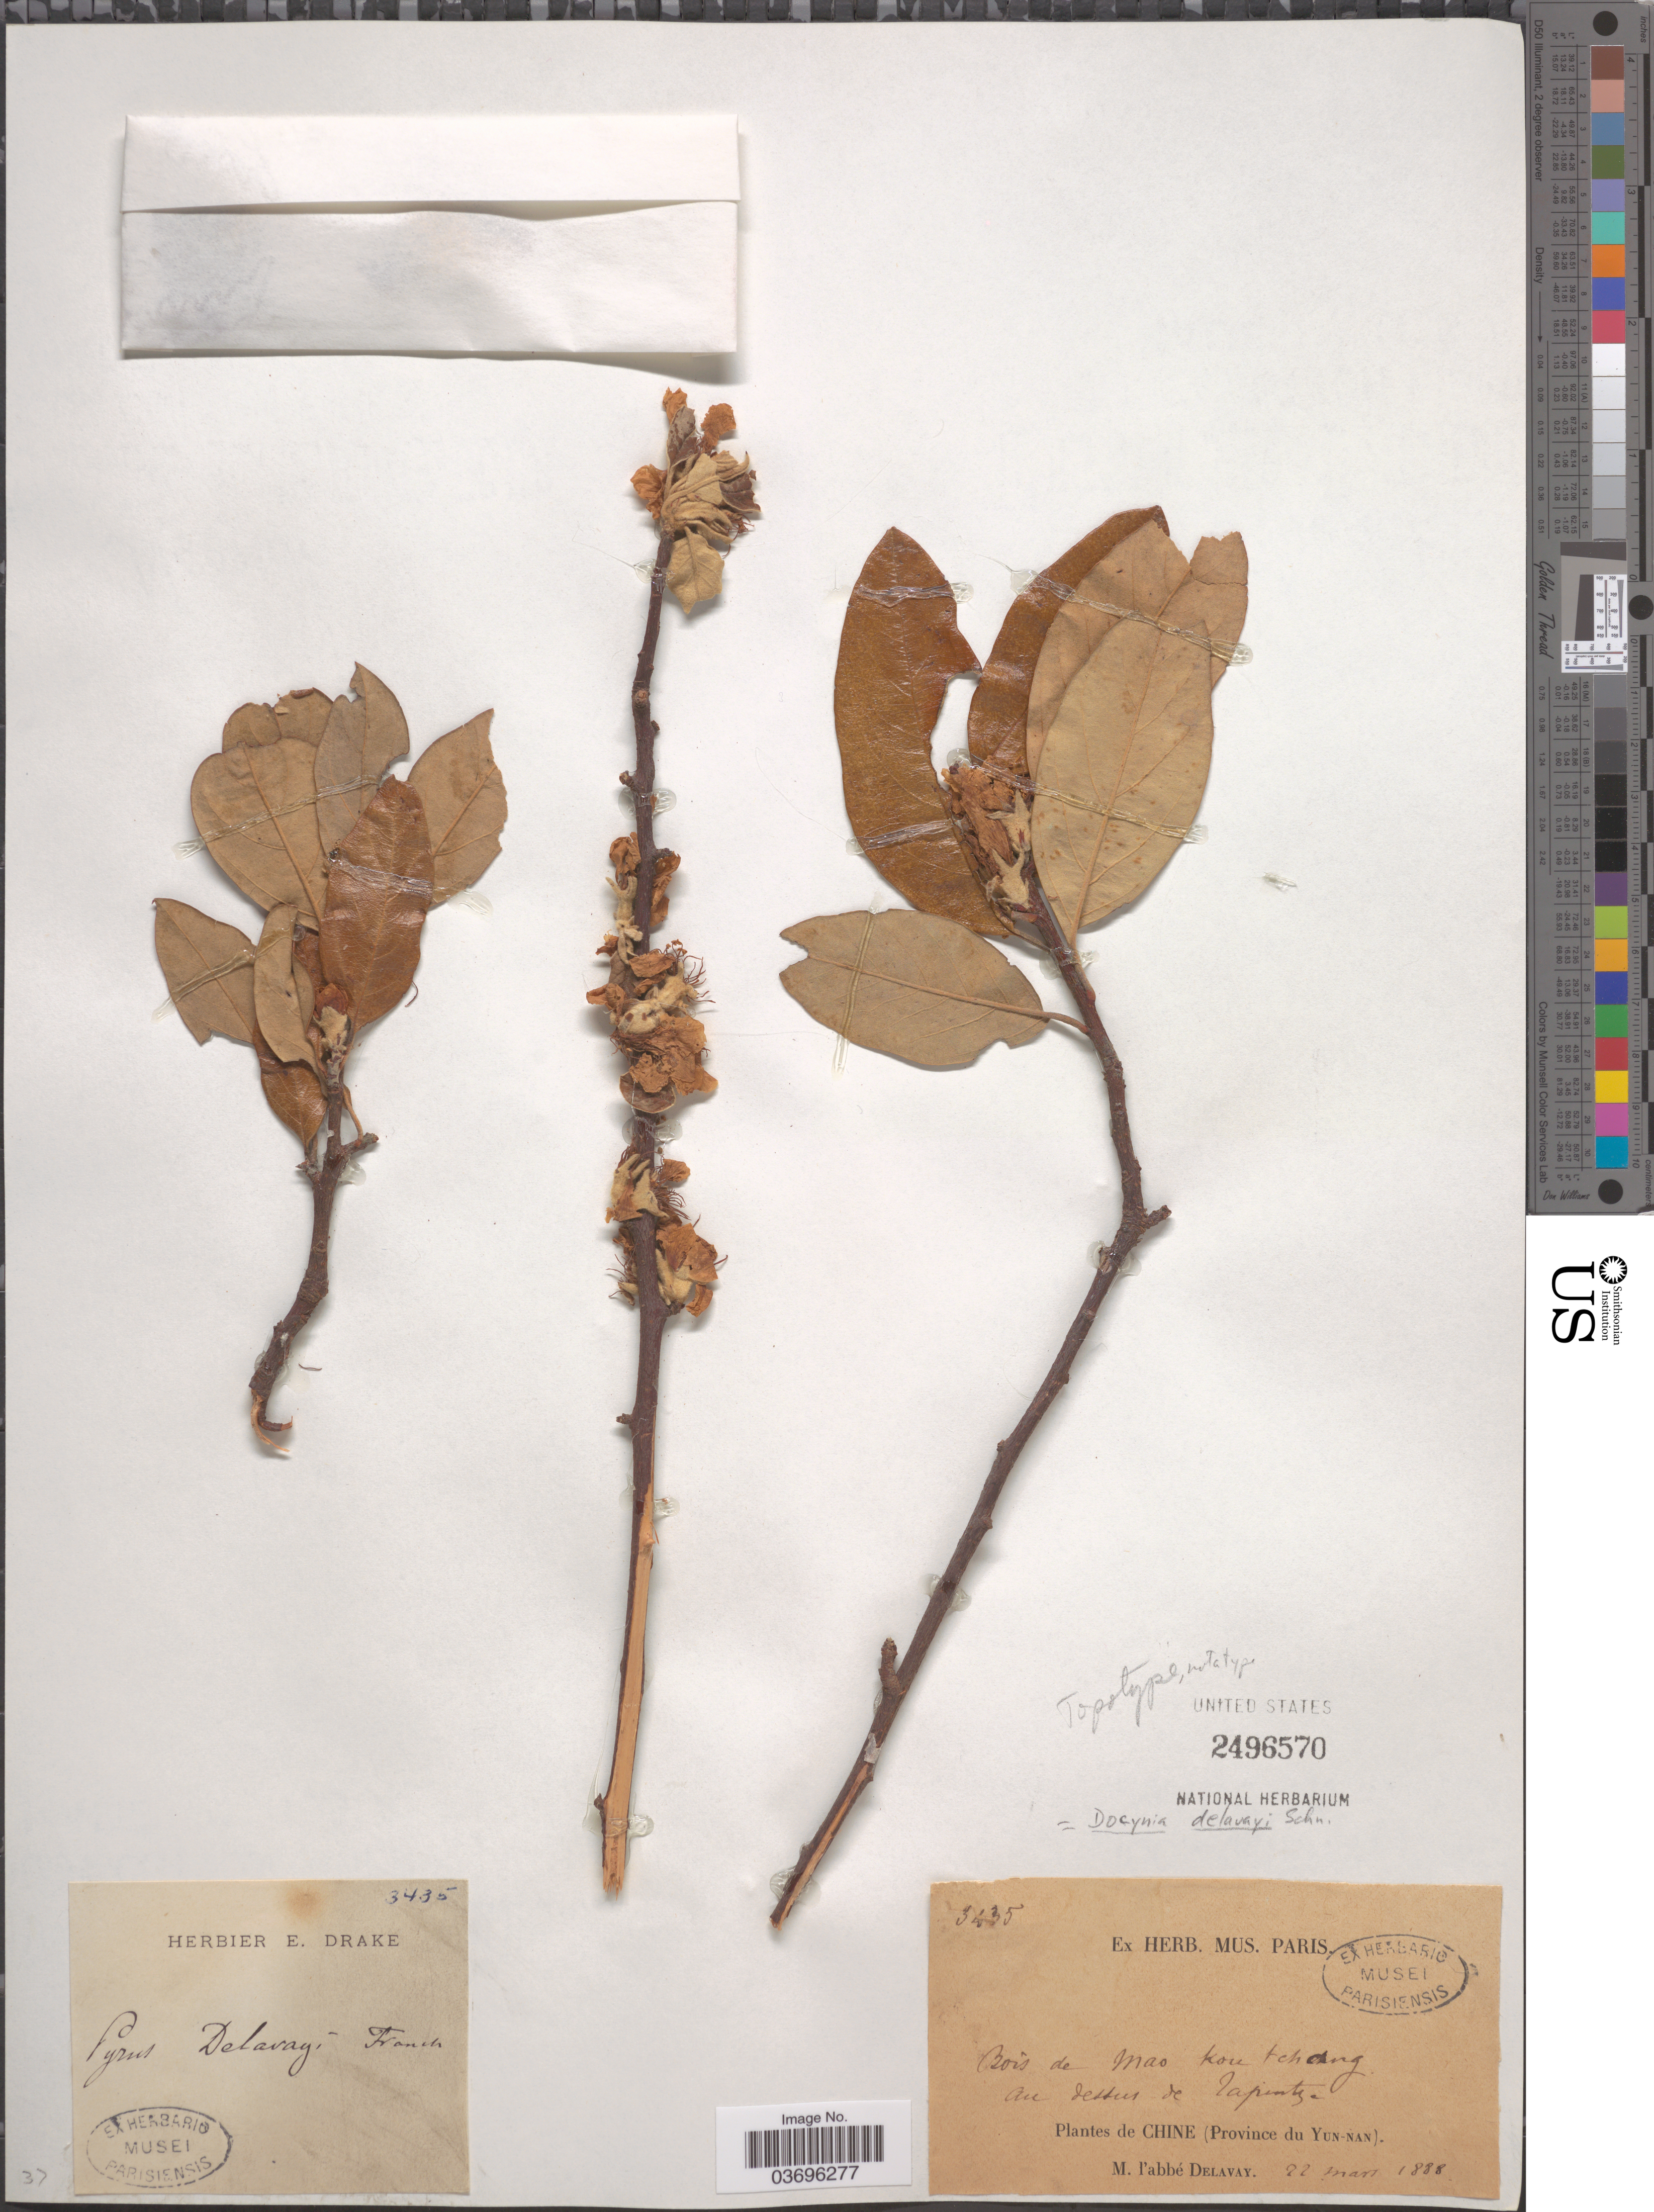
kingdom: Plantae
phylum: Tracheophyta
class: Magnoliopsida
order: Rosales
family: Rosaceae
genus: Docynia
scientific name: Docynia delavayi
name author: C.K. Schneid.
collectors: P. Delavay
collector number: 3435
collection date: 1888-03-22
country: China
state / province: Yunnan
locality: Bois de Mao Kou tchang. Au dessus de Tapintze.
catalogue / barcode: US 2496570